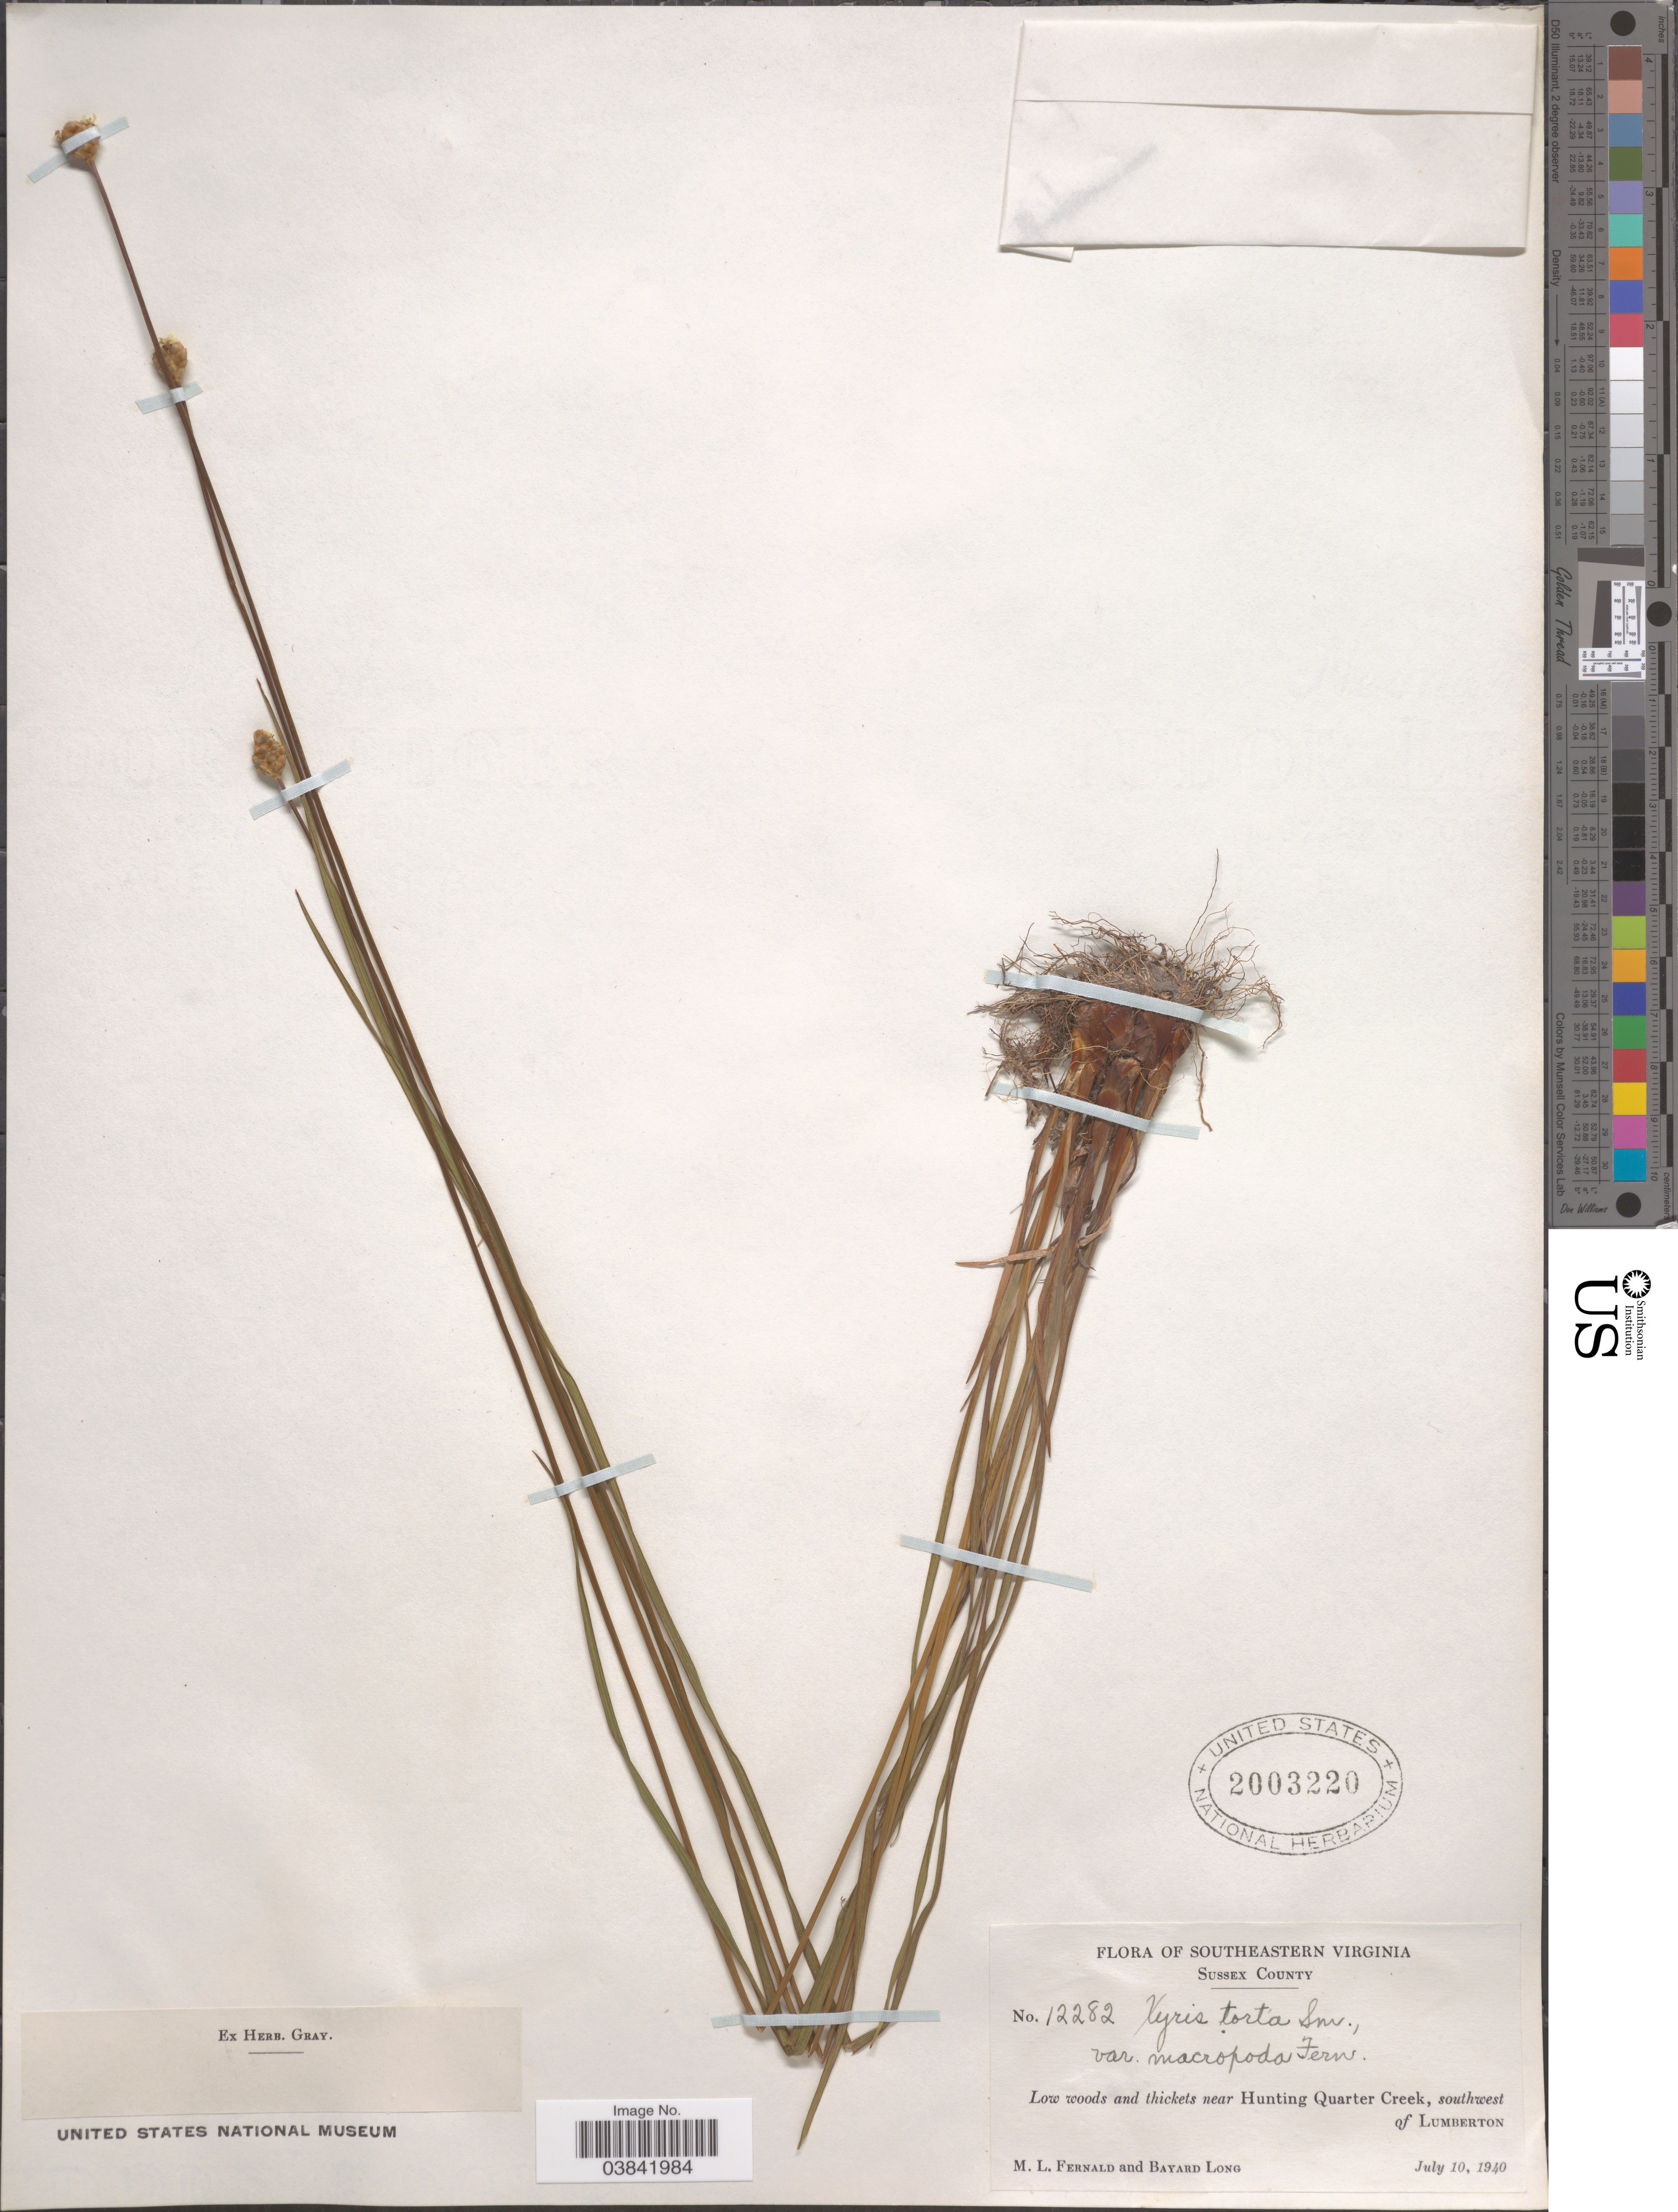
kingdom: Plantae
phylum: Tracheophyta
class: Liliopsida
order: Poales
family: Xyridaceae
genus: Xyris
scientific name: Xyris torta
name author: Sm.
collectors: M. L. Fernald & B. Long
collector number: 12282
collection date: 1940-07-10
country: United States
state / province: Virginia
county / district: Sussex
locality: Southeastern Virginia. Sussex County. Near Hunting Quarter Creek, southwest of Lumberton.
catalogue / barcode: US 2003220